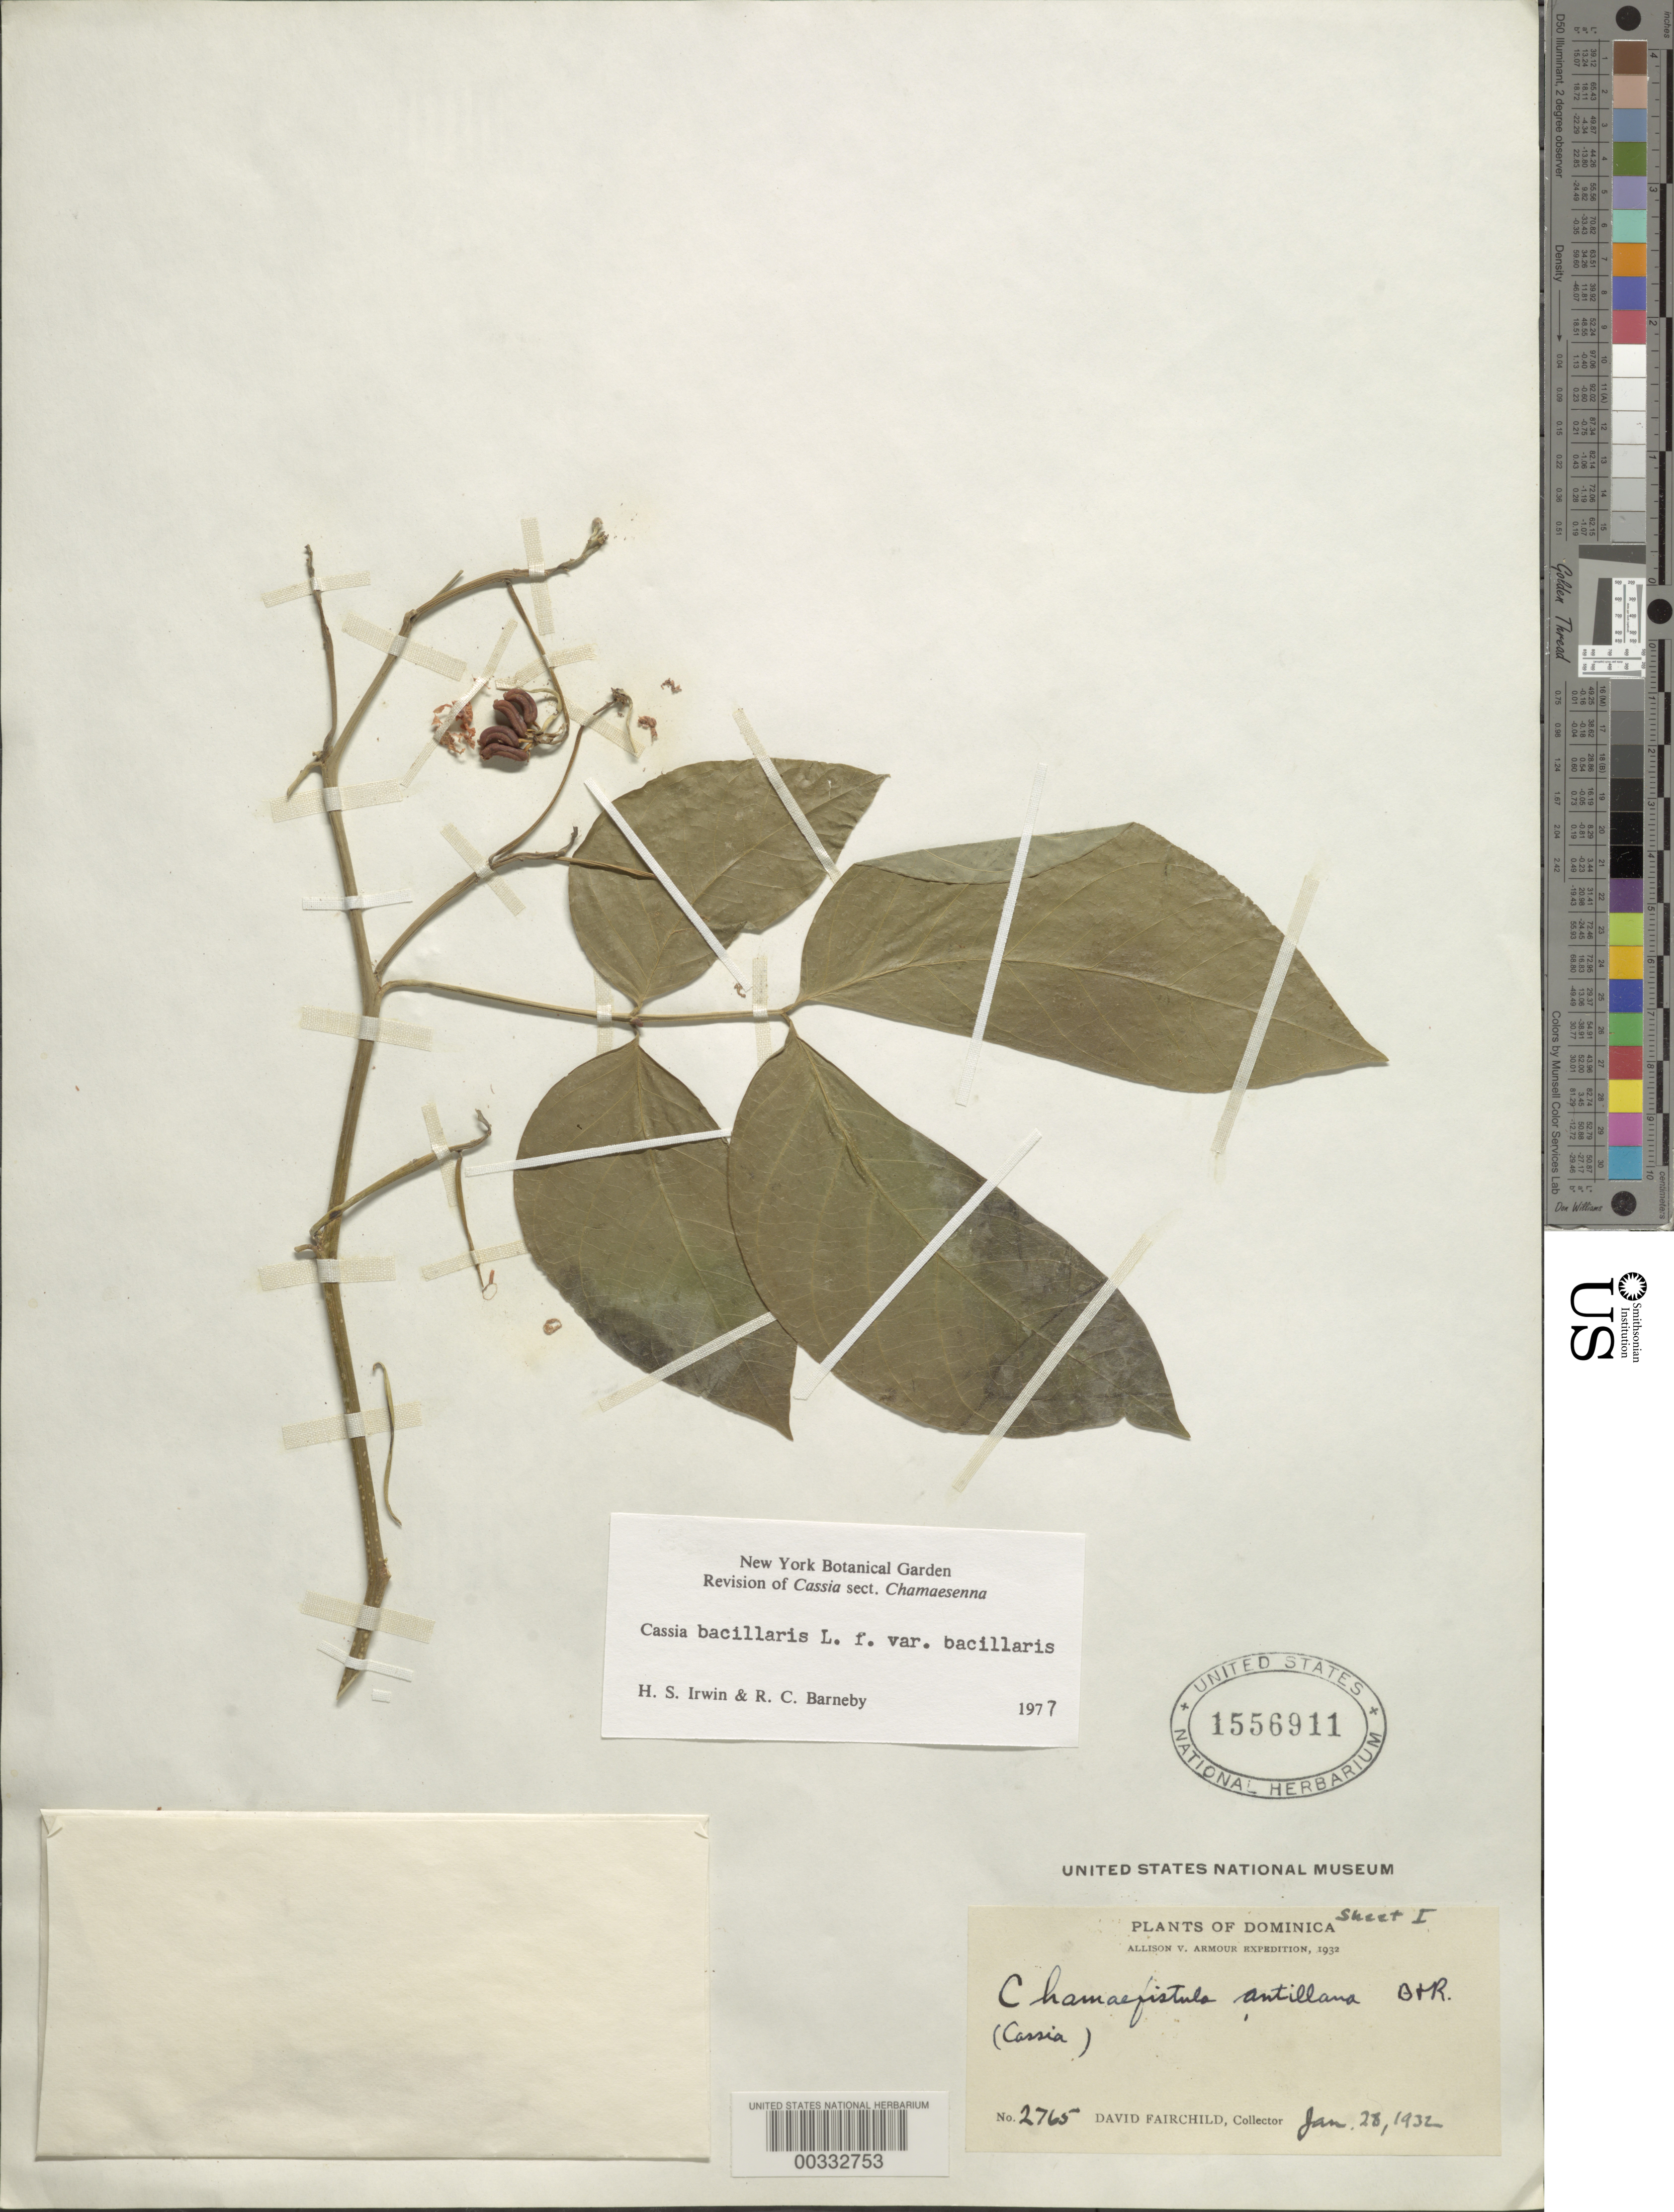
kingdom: Plantae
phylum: Tracheophyta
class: Magnoliopsida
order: Fabales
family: Fabaceae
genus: Senna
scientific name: Senna bacillaris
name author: (L. f.) H.S. Irwin & Barneby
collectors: D. Fairchild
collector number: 2765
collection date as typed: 28 Jan 1932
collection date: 1932-01-28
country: Dominica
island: Dominica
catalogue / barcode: US 1556911